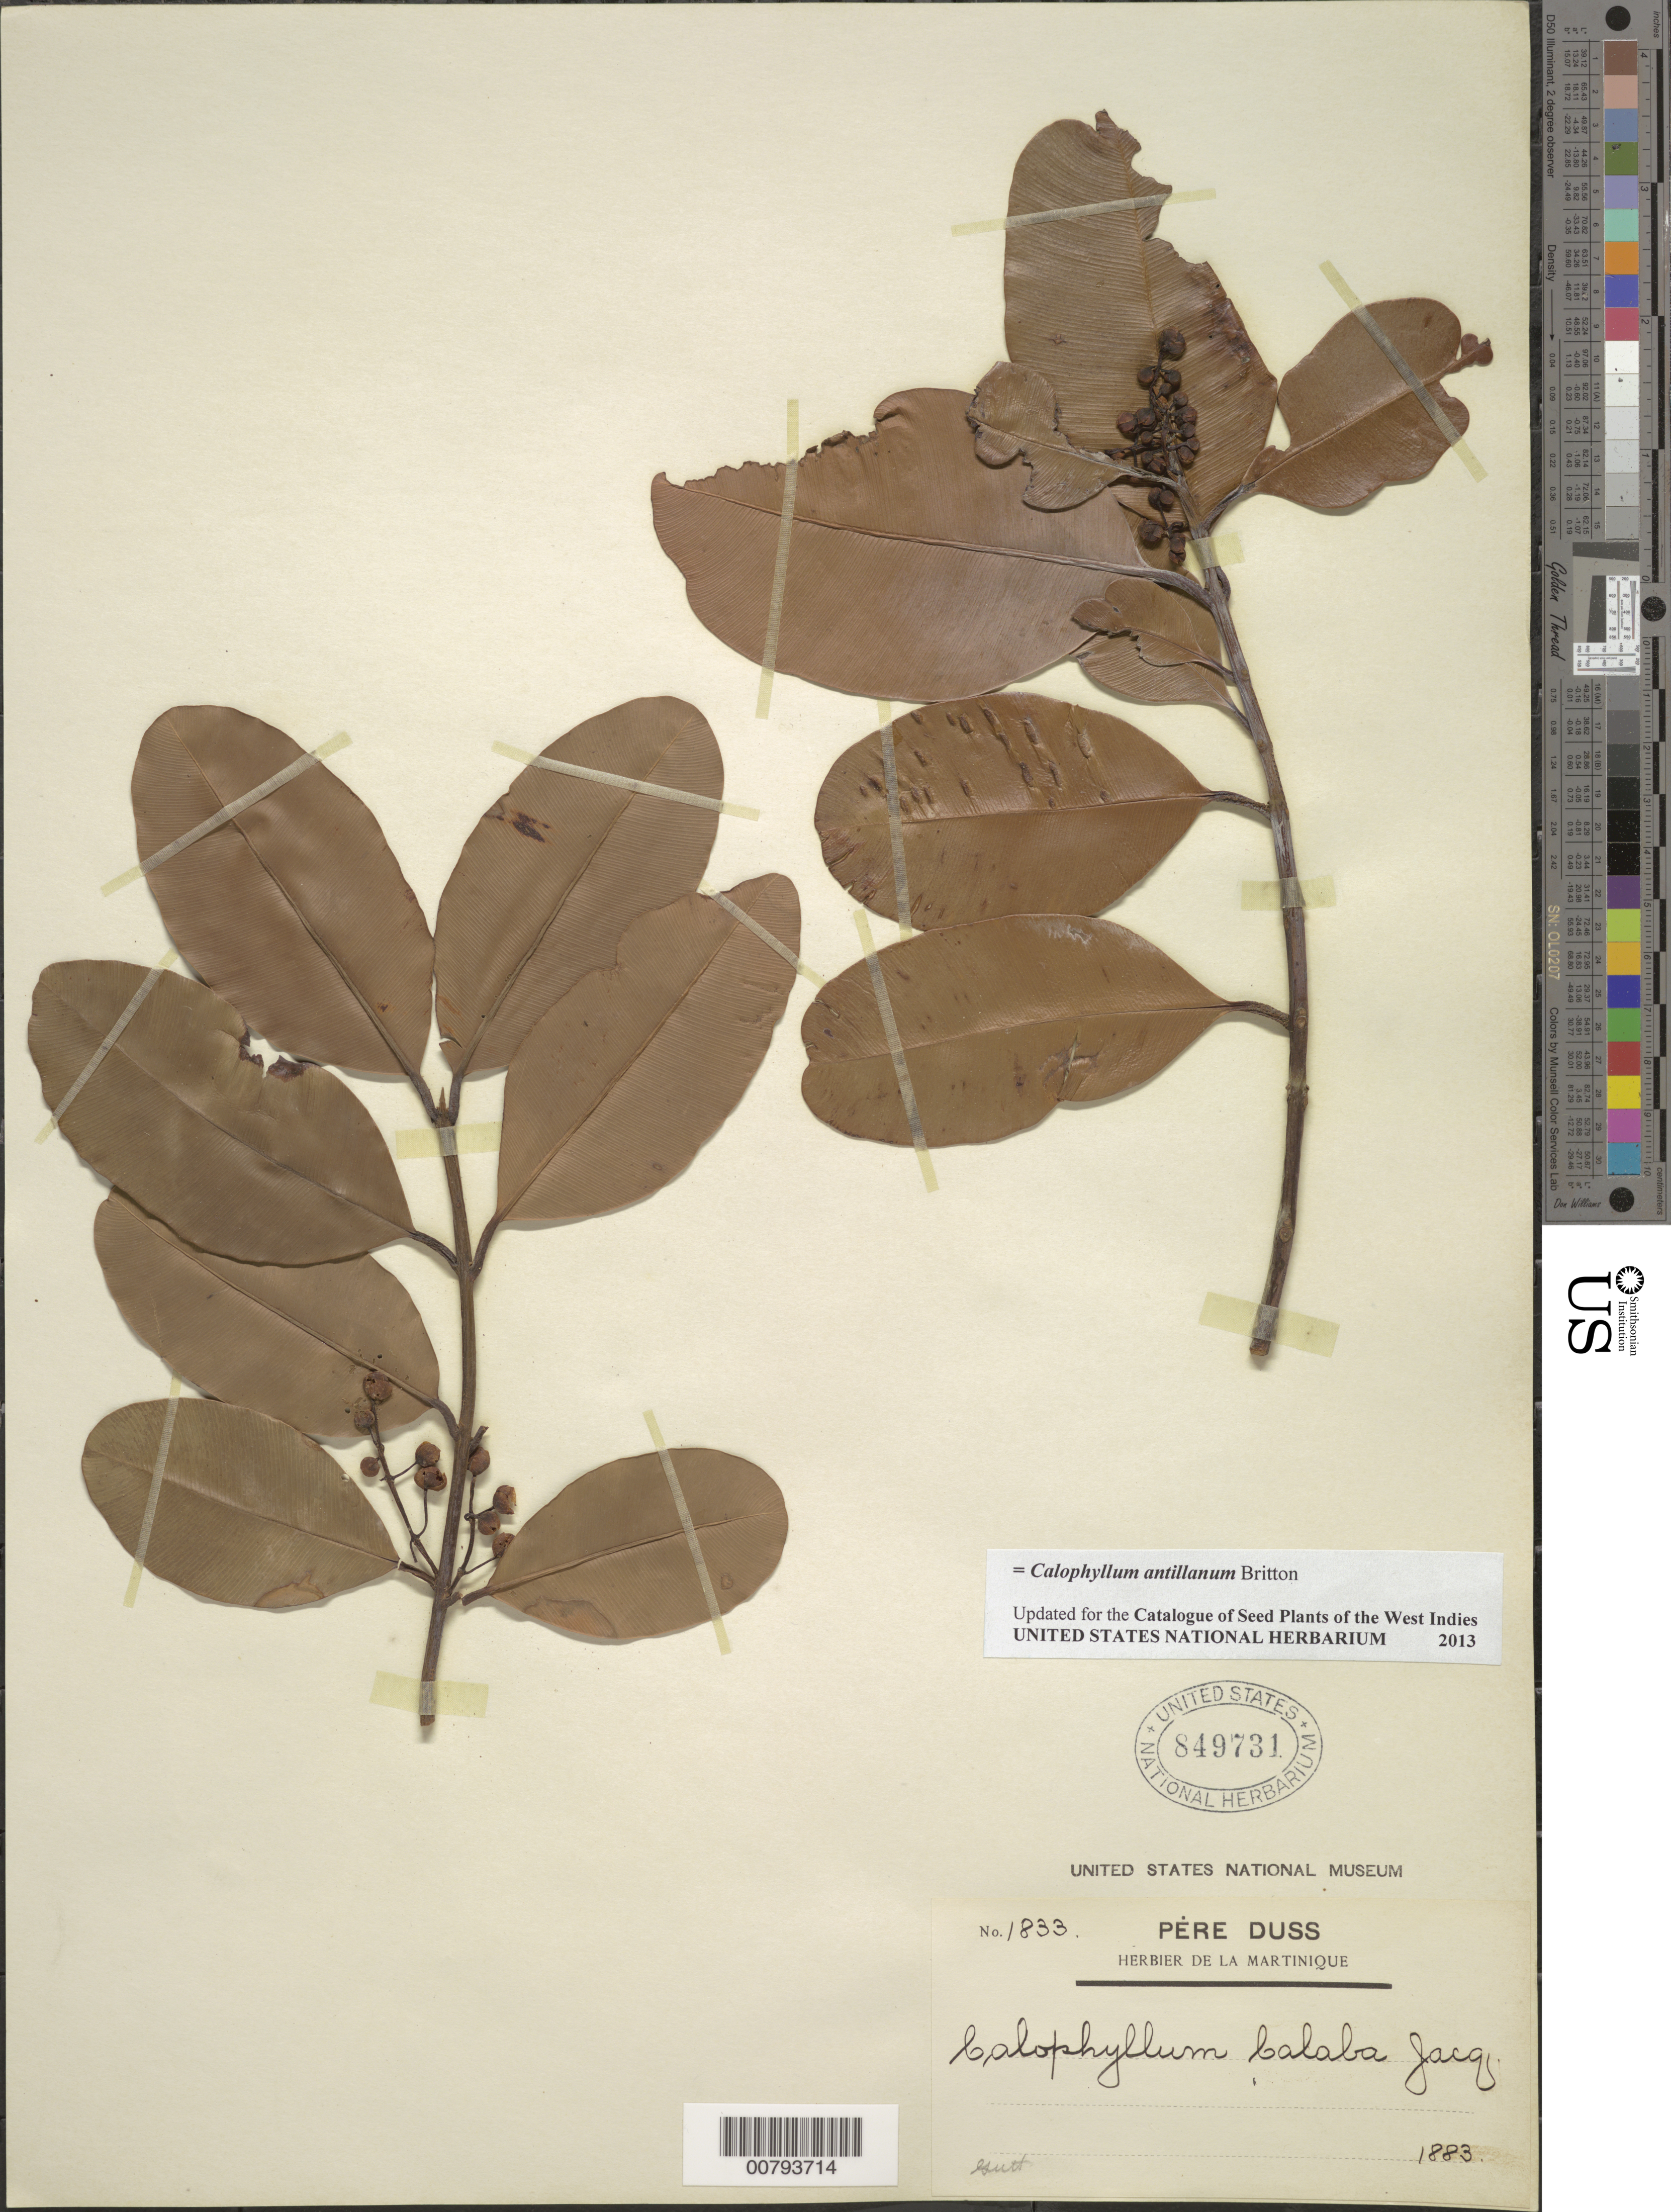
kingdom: Plantae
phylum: Tracheophyta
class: Magnoliopsida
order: Malpighiales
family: Calophyllaceae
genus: Calophyllum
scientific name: Calophyllum antillanum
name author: Britton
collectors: Père Duss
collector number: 1833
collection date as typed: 1883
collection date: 1883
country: Martinique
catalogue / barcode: US 849731